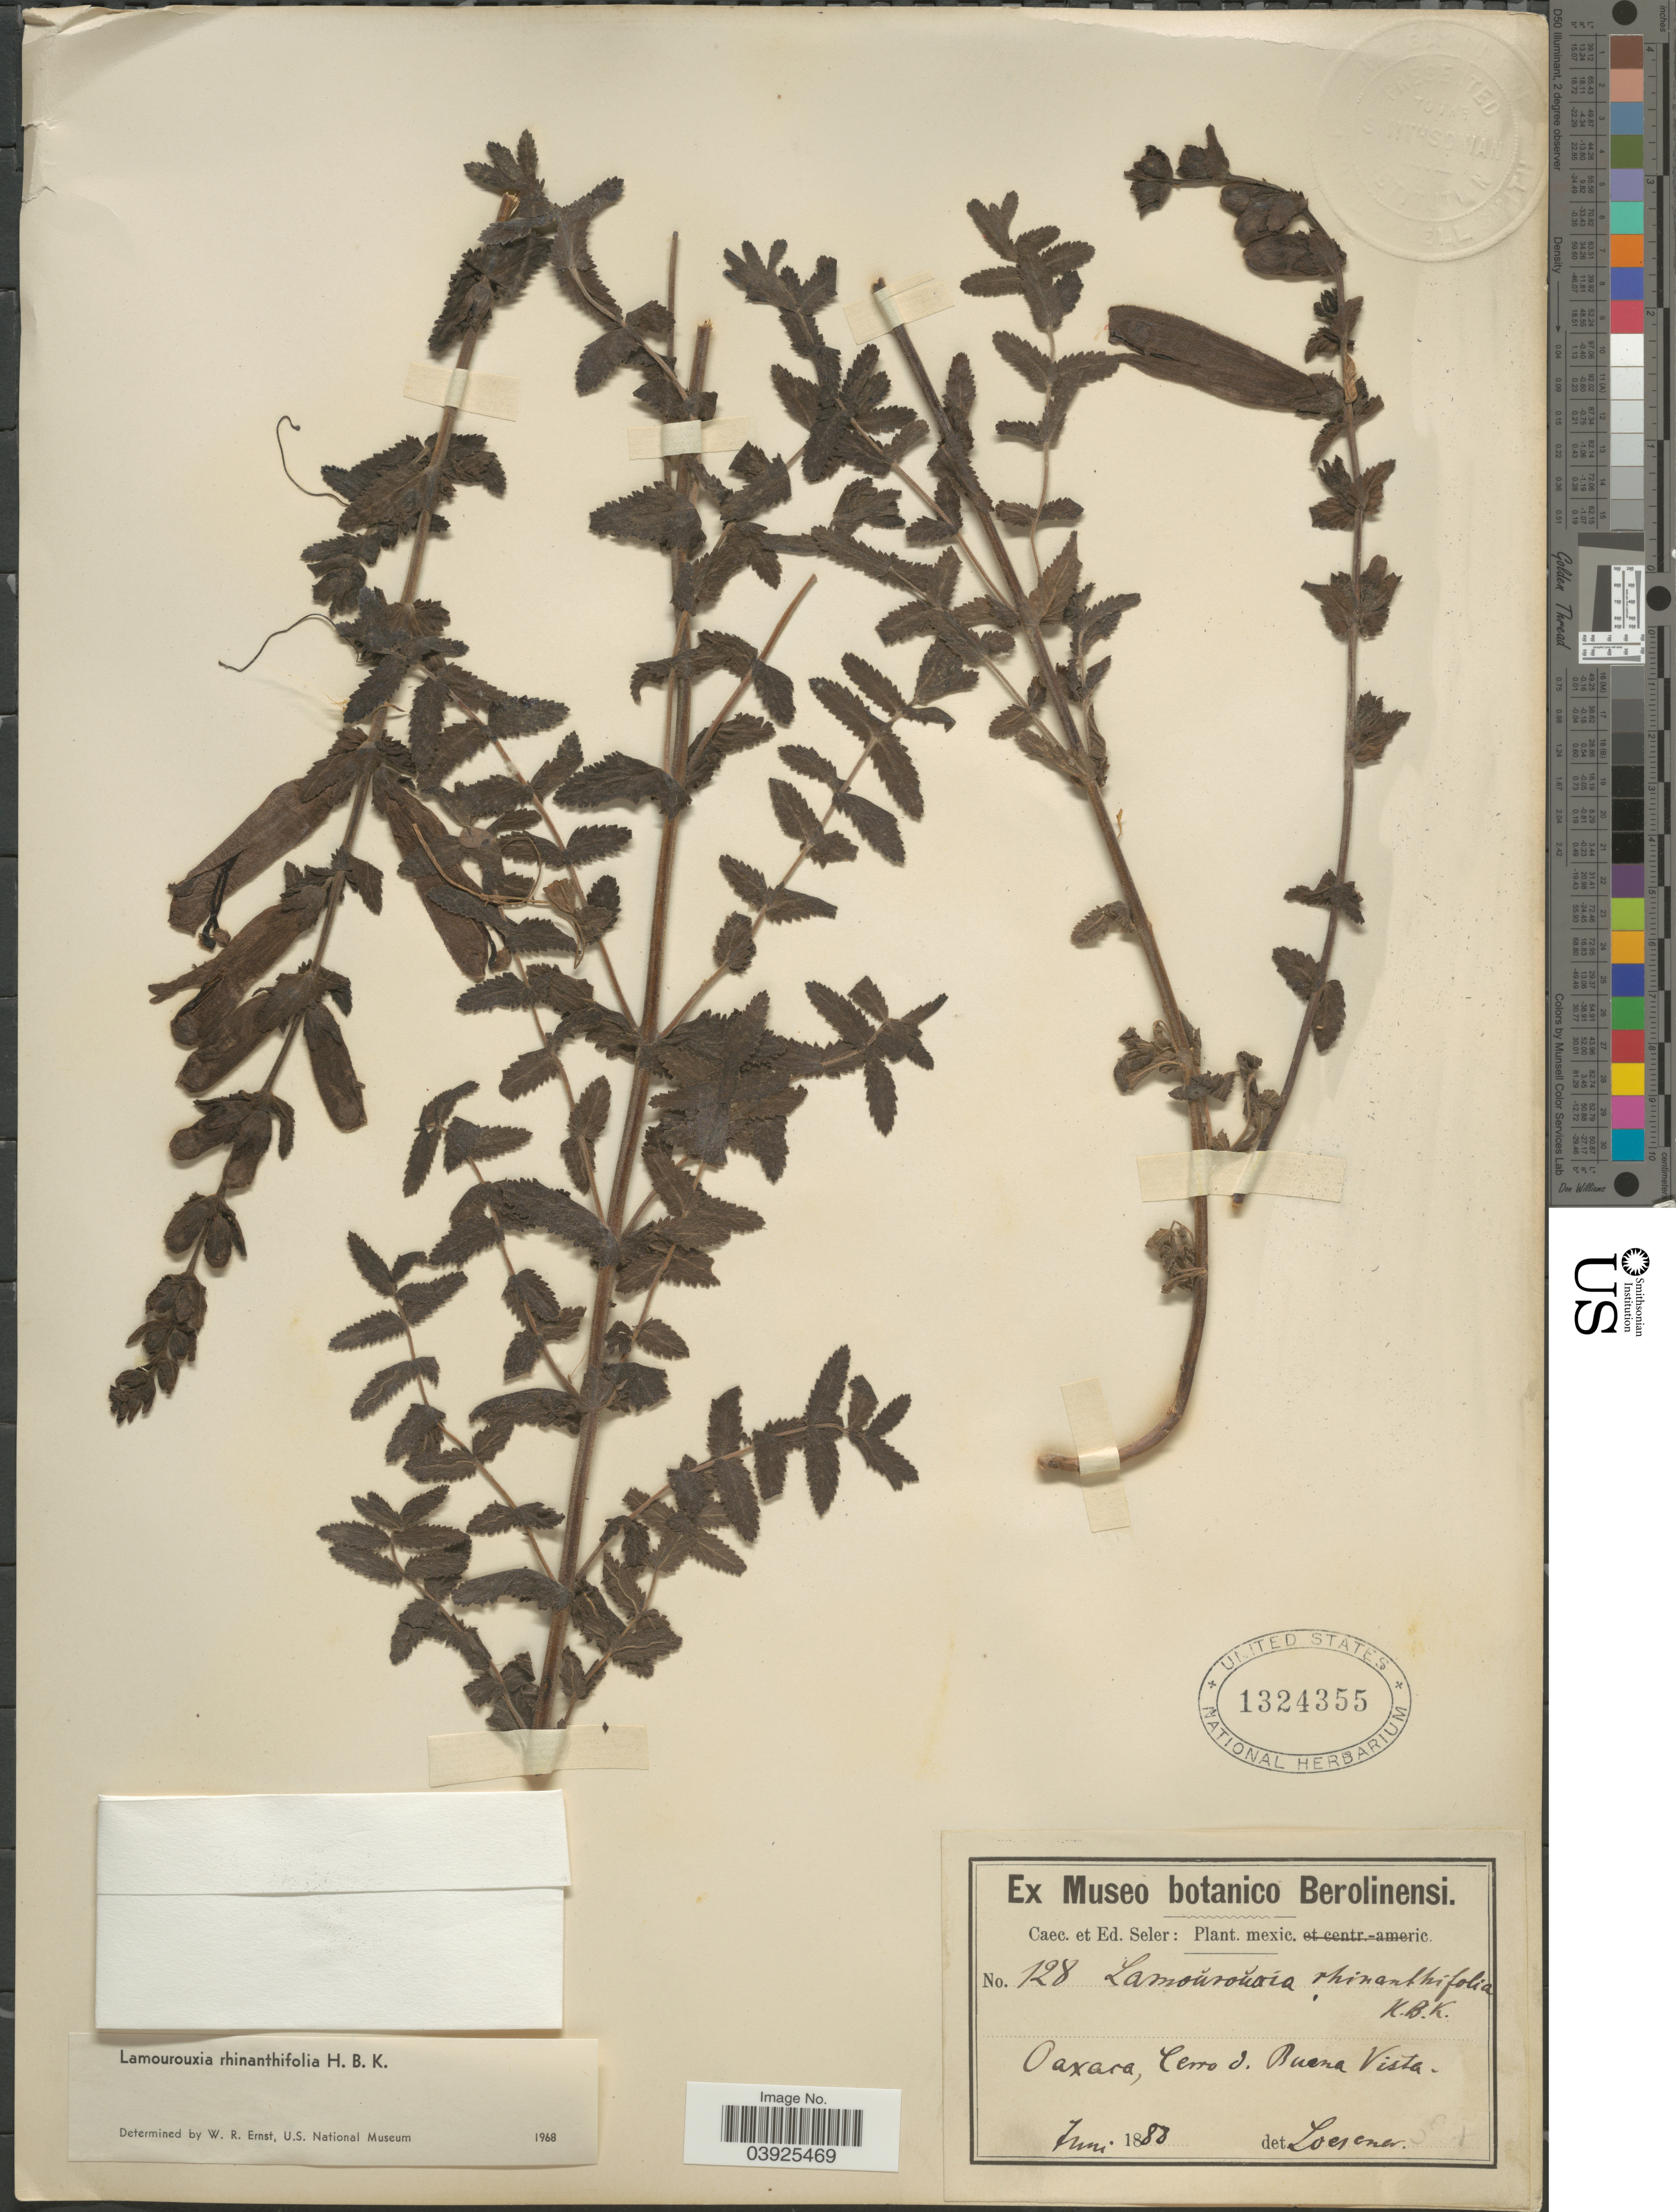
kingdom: Plantae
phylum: Tracheophyta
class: Magnoliopsida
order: Lamiales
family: Orobanchaceae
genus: Lamourouxia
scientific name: Lamourouxia rhinanthifolia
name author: Kunth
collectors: ex Caec. et Ed Seler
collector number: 128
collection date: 1888-06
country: Mexico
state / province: Oaxaca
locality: Cerro d. Buena Vista.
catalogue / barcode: US 1324355